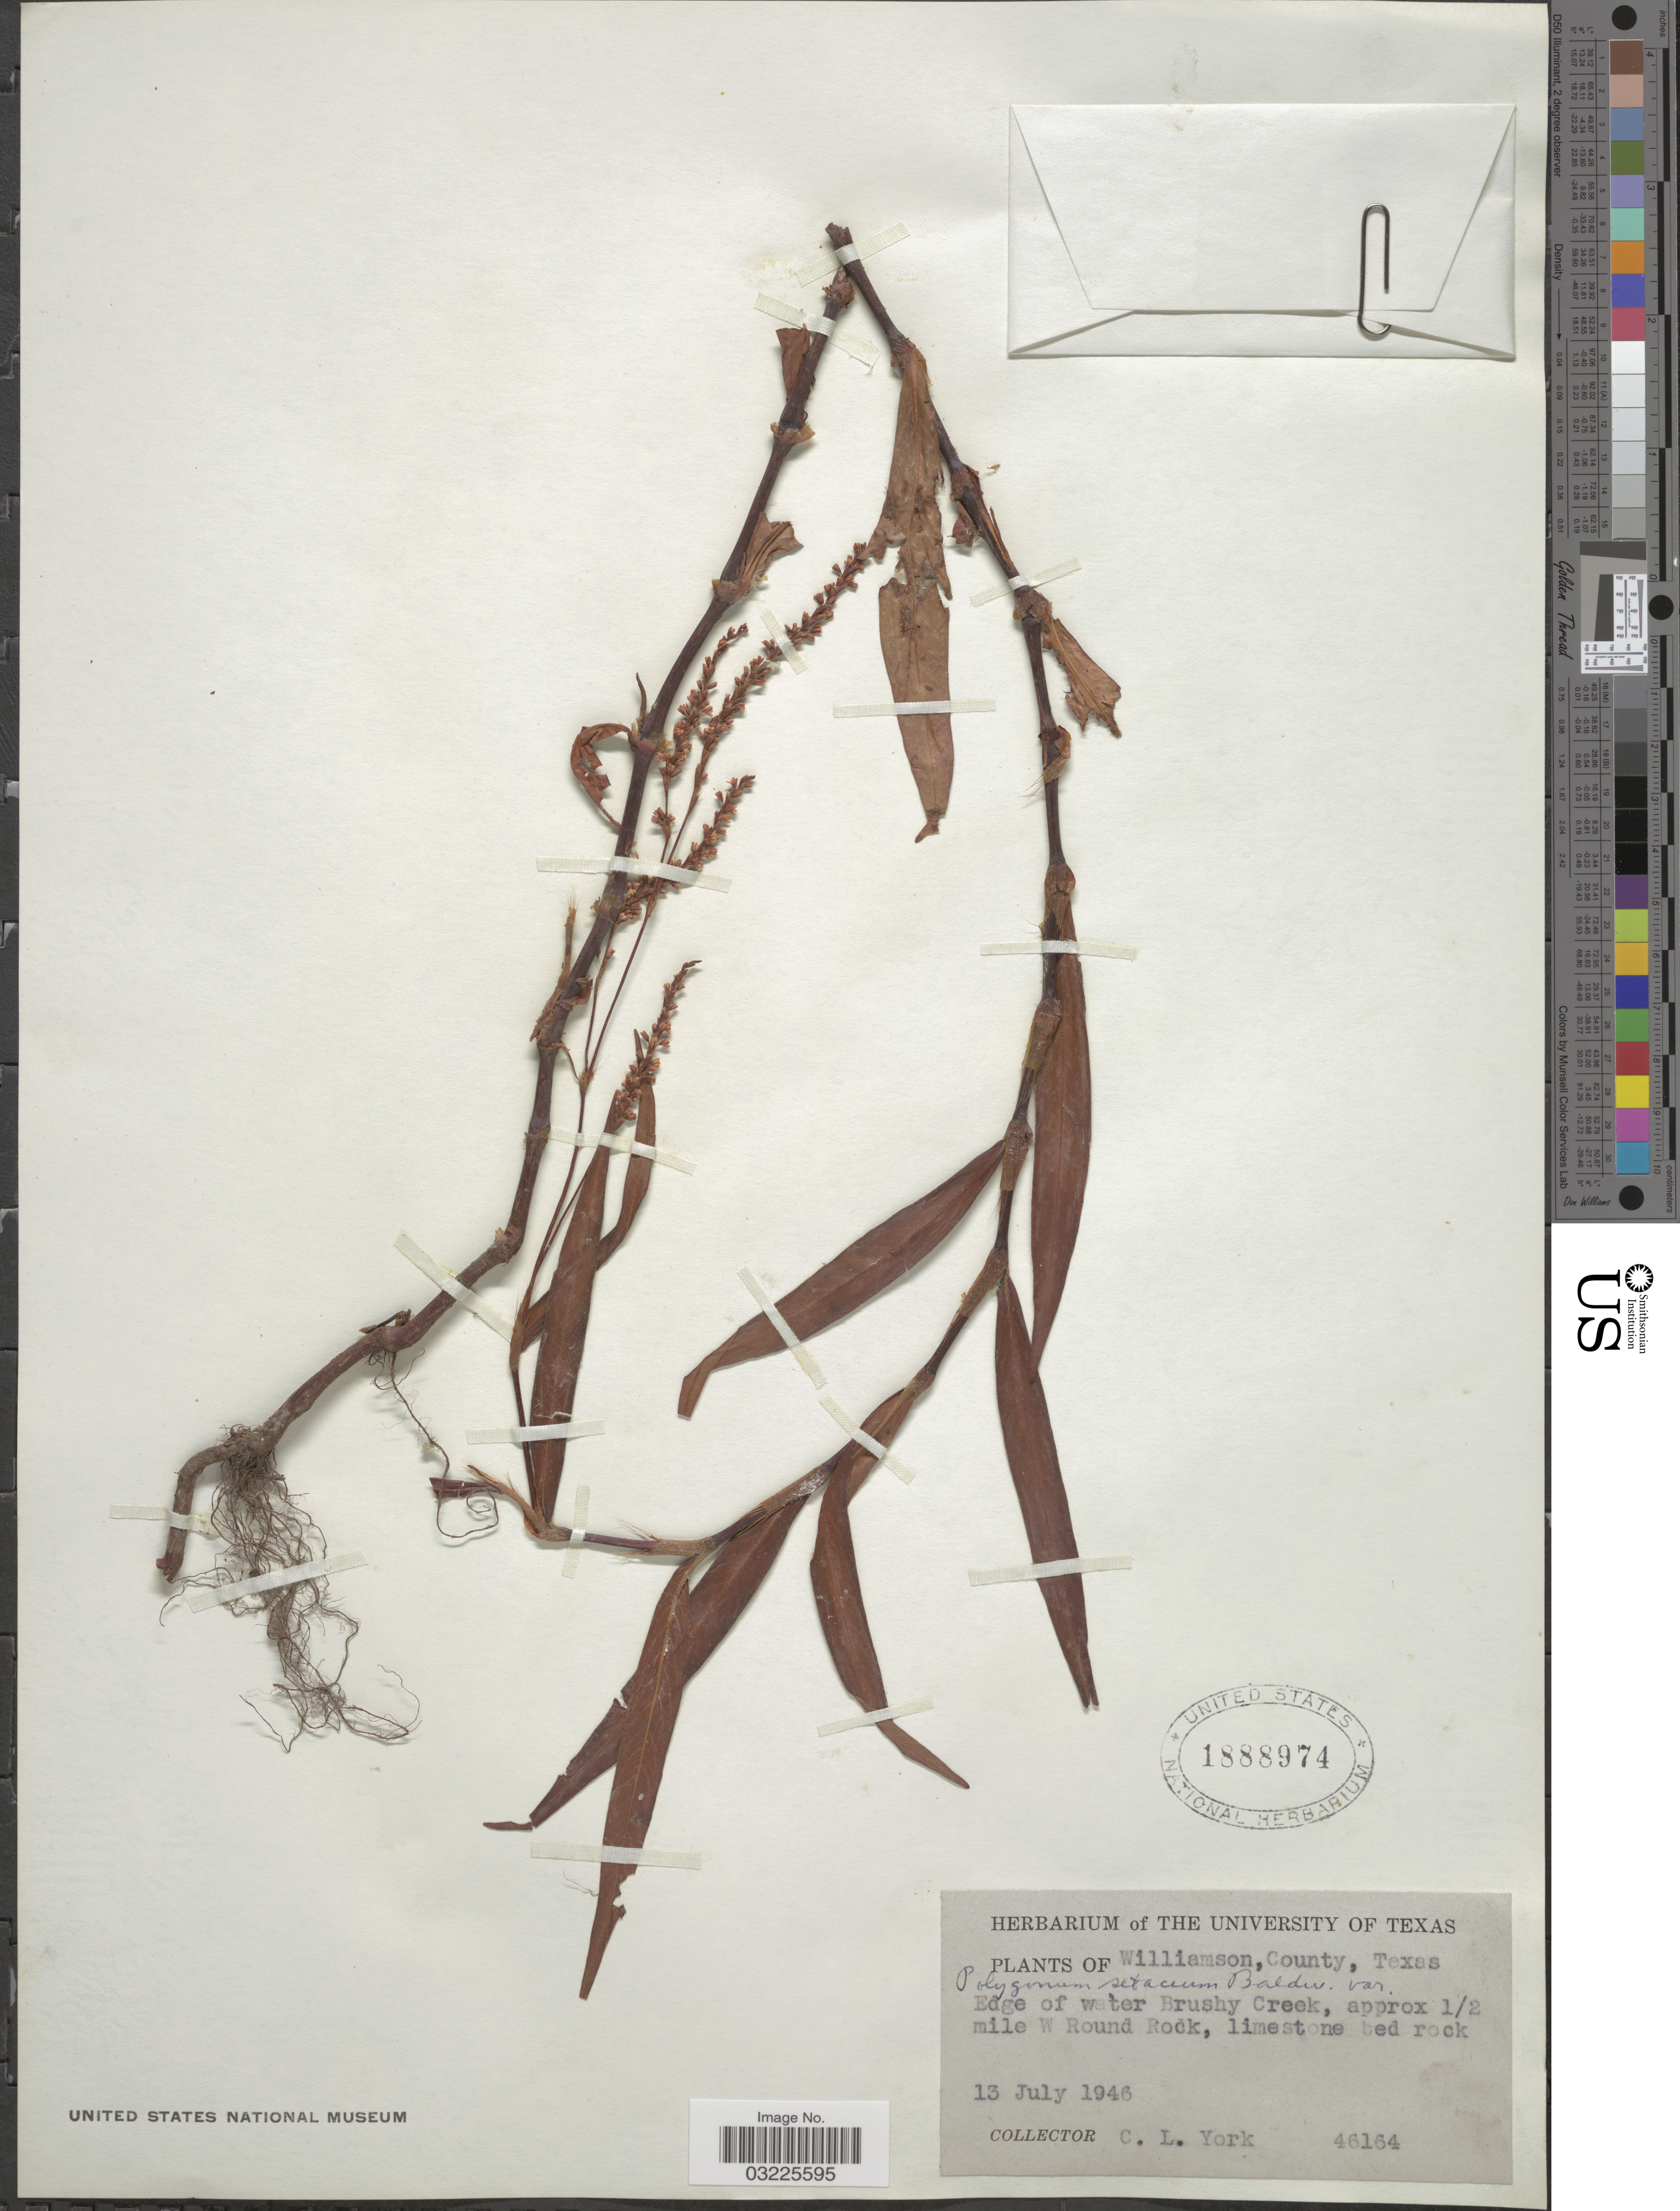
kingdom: Plantae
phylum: Tracheophyta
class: Magnoliopsida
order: Caryophyllales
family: Polygonaceae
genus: Persicaria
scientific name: Persicaria hydropiperoides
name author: (Michx.) Small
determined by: Atha, D. E.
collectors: C. L. York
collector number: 46164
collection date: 1946-07-13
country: United States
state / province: Texas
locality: Williamson, County. Edge of water Brushy Creek, approx ½ mile W Round Rock.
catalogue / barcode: US 1888974